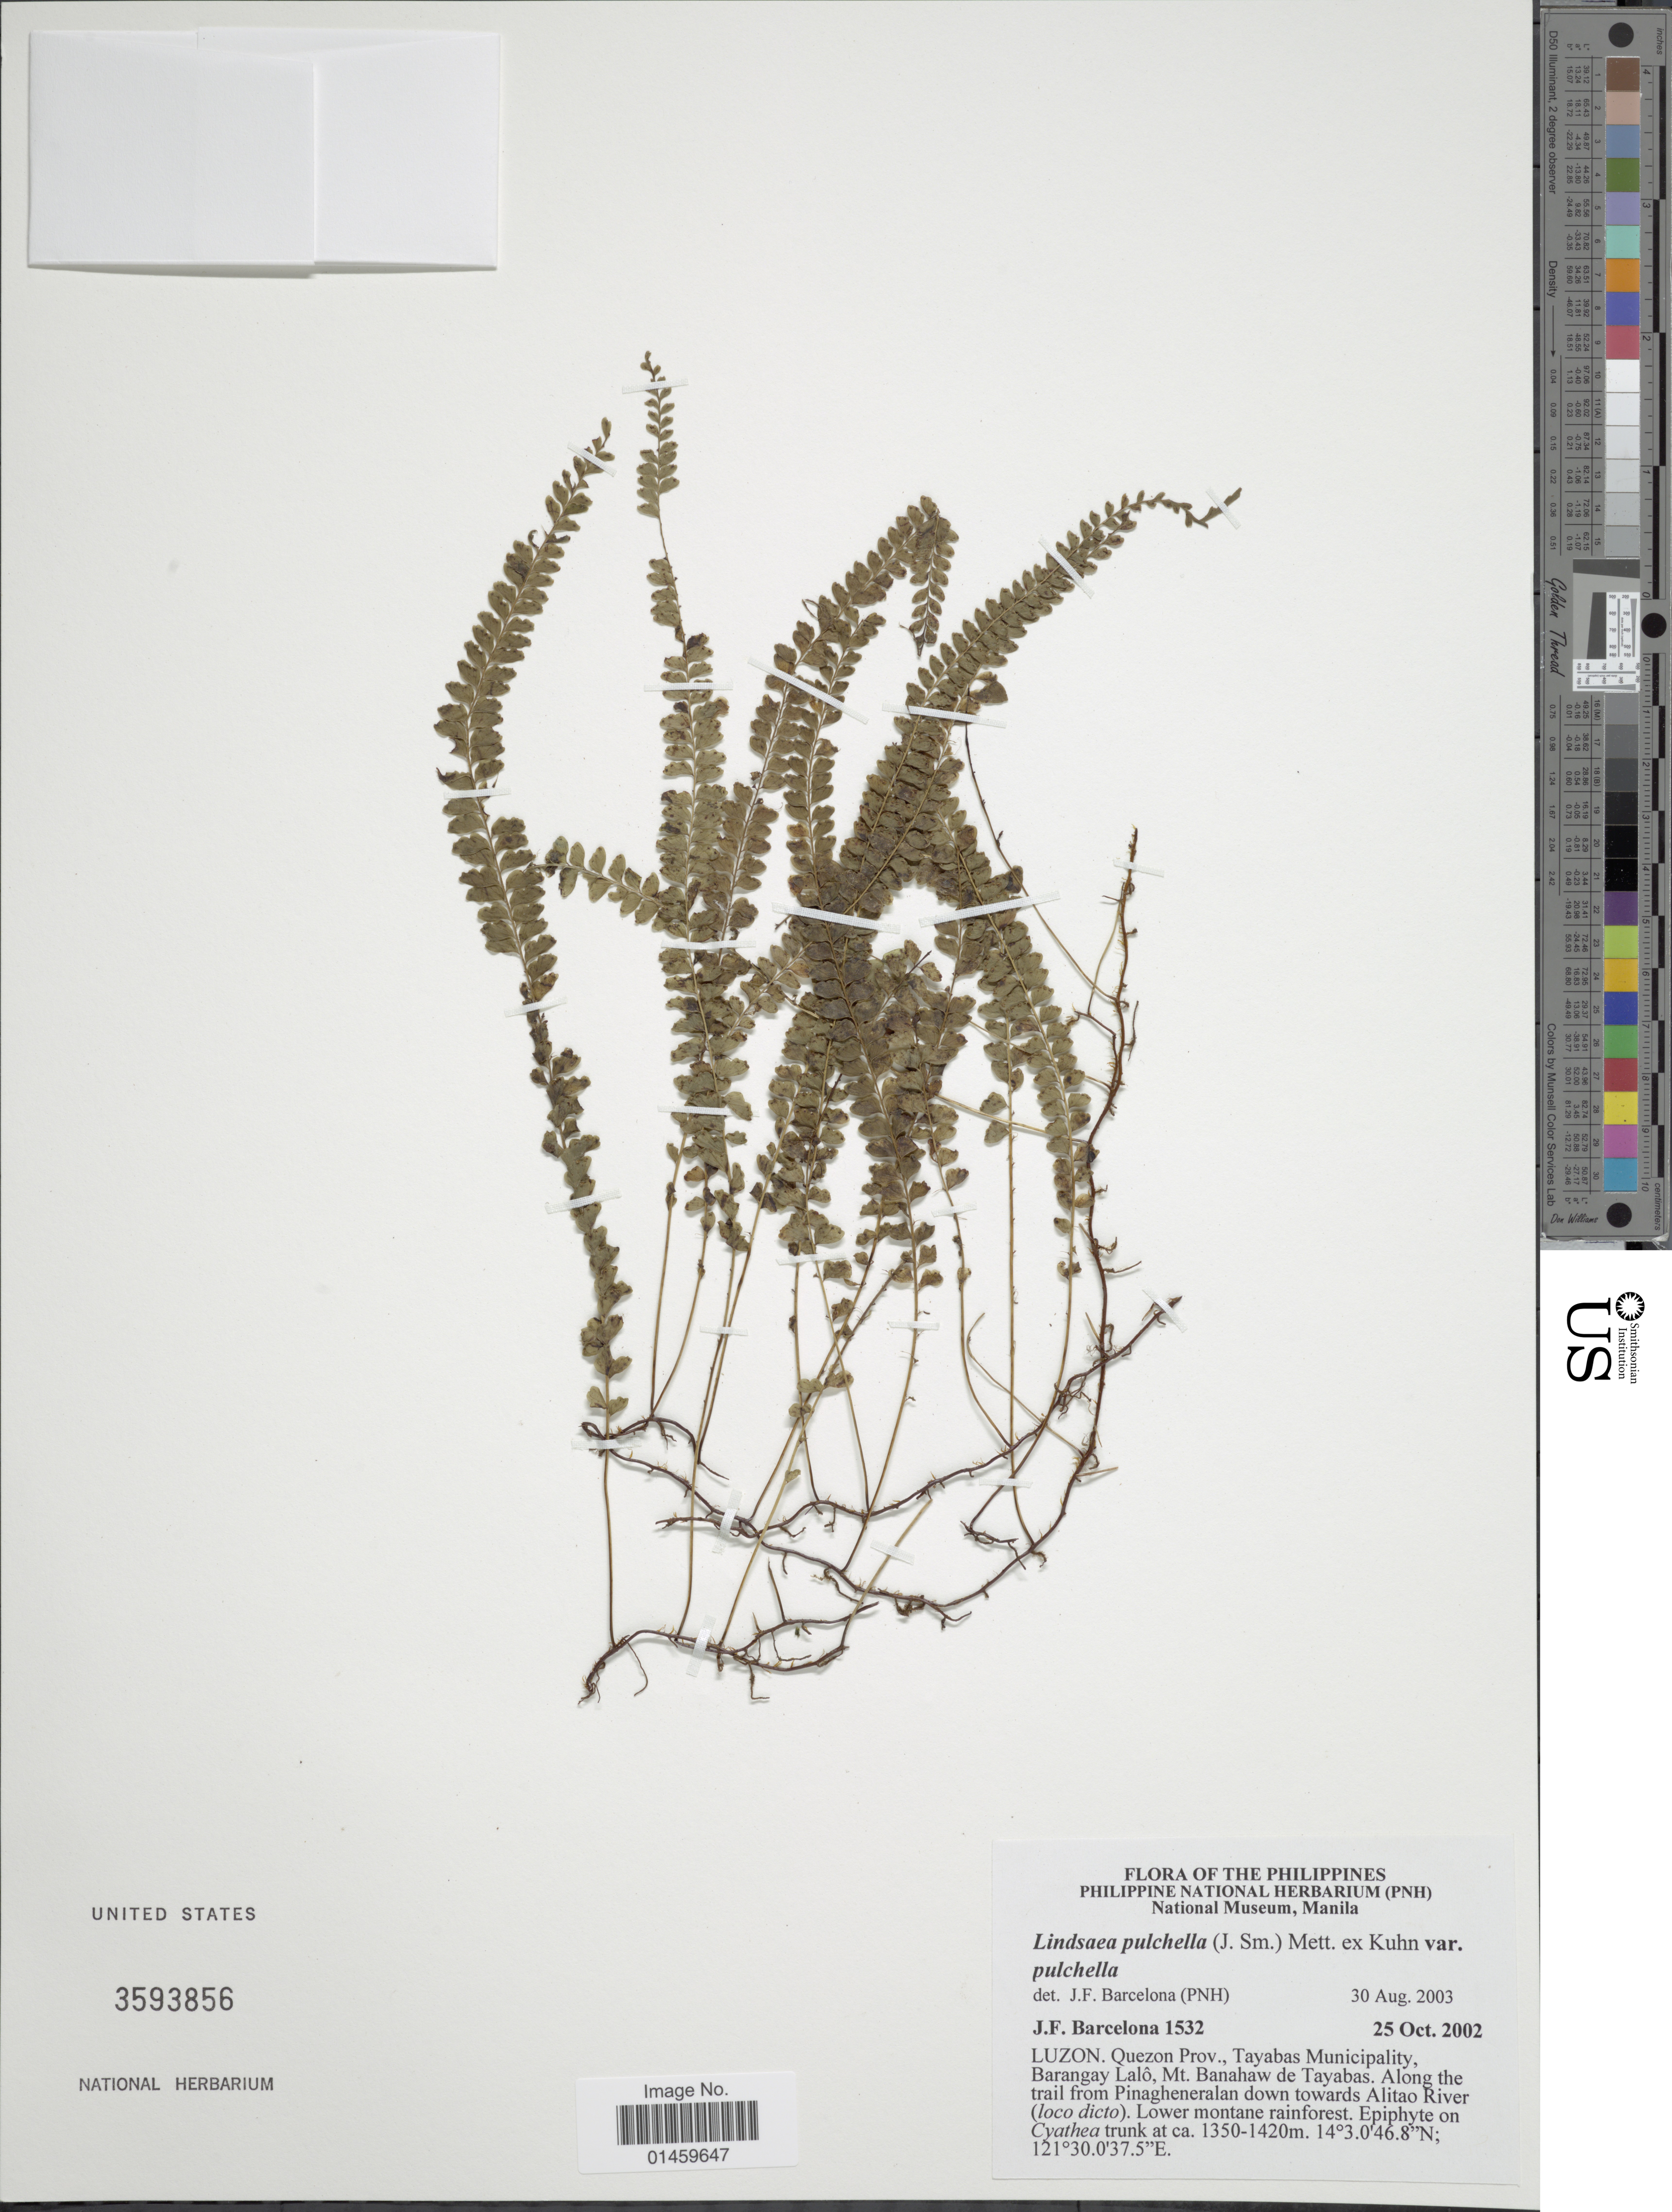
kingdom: Plantae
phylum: Tracheophyta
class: Polypodiopsida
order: Polypodiales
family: Lindsaeaceae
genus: Lindsaea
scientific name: Lindsaea pulchella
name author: (J. Sm.) Mett. ex Kuhn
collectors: J. F. Barcelona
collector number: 1532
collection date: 2002-10-25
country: Philippines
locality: Luzon. Quezon Prov., Tayabas Municipality, Barangay Lalo, Mt. Banahaw de Tayabas. Along the trail from Pinagheneralan down towards Alitao River (loco dicto).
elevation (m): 1350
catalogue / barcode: US 3593856